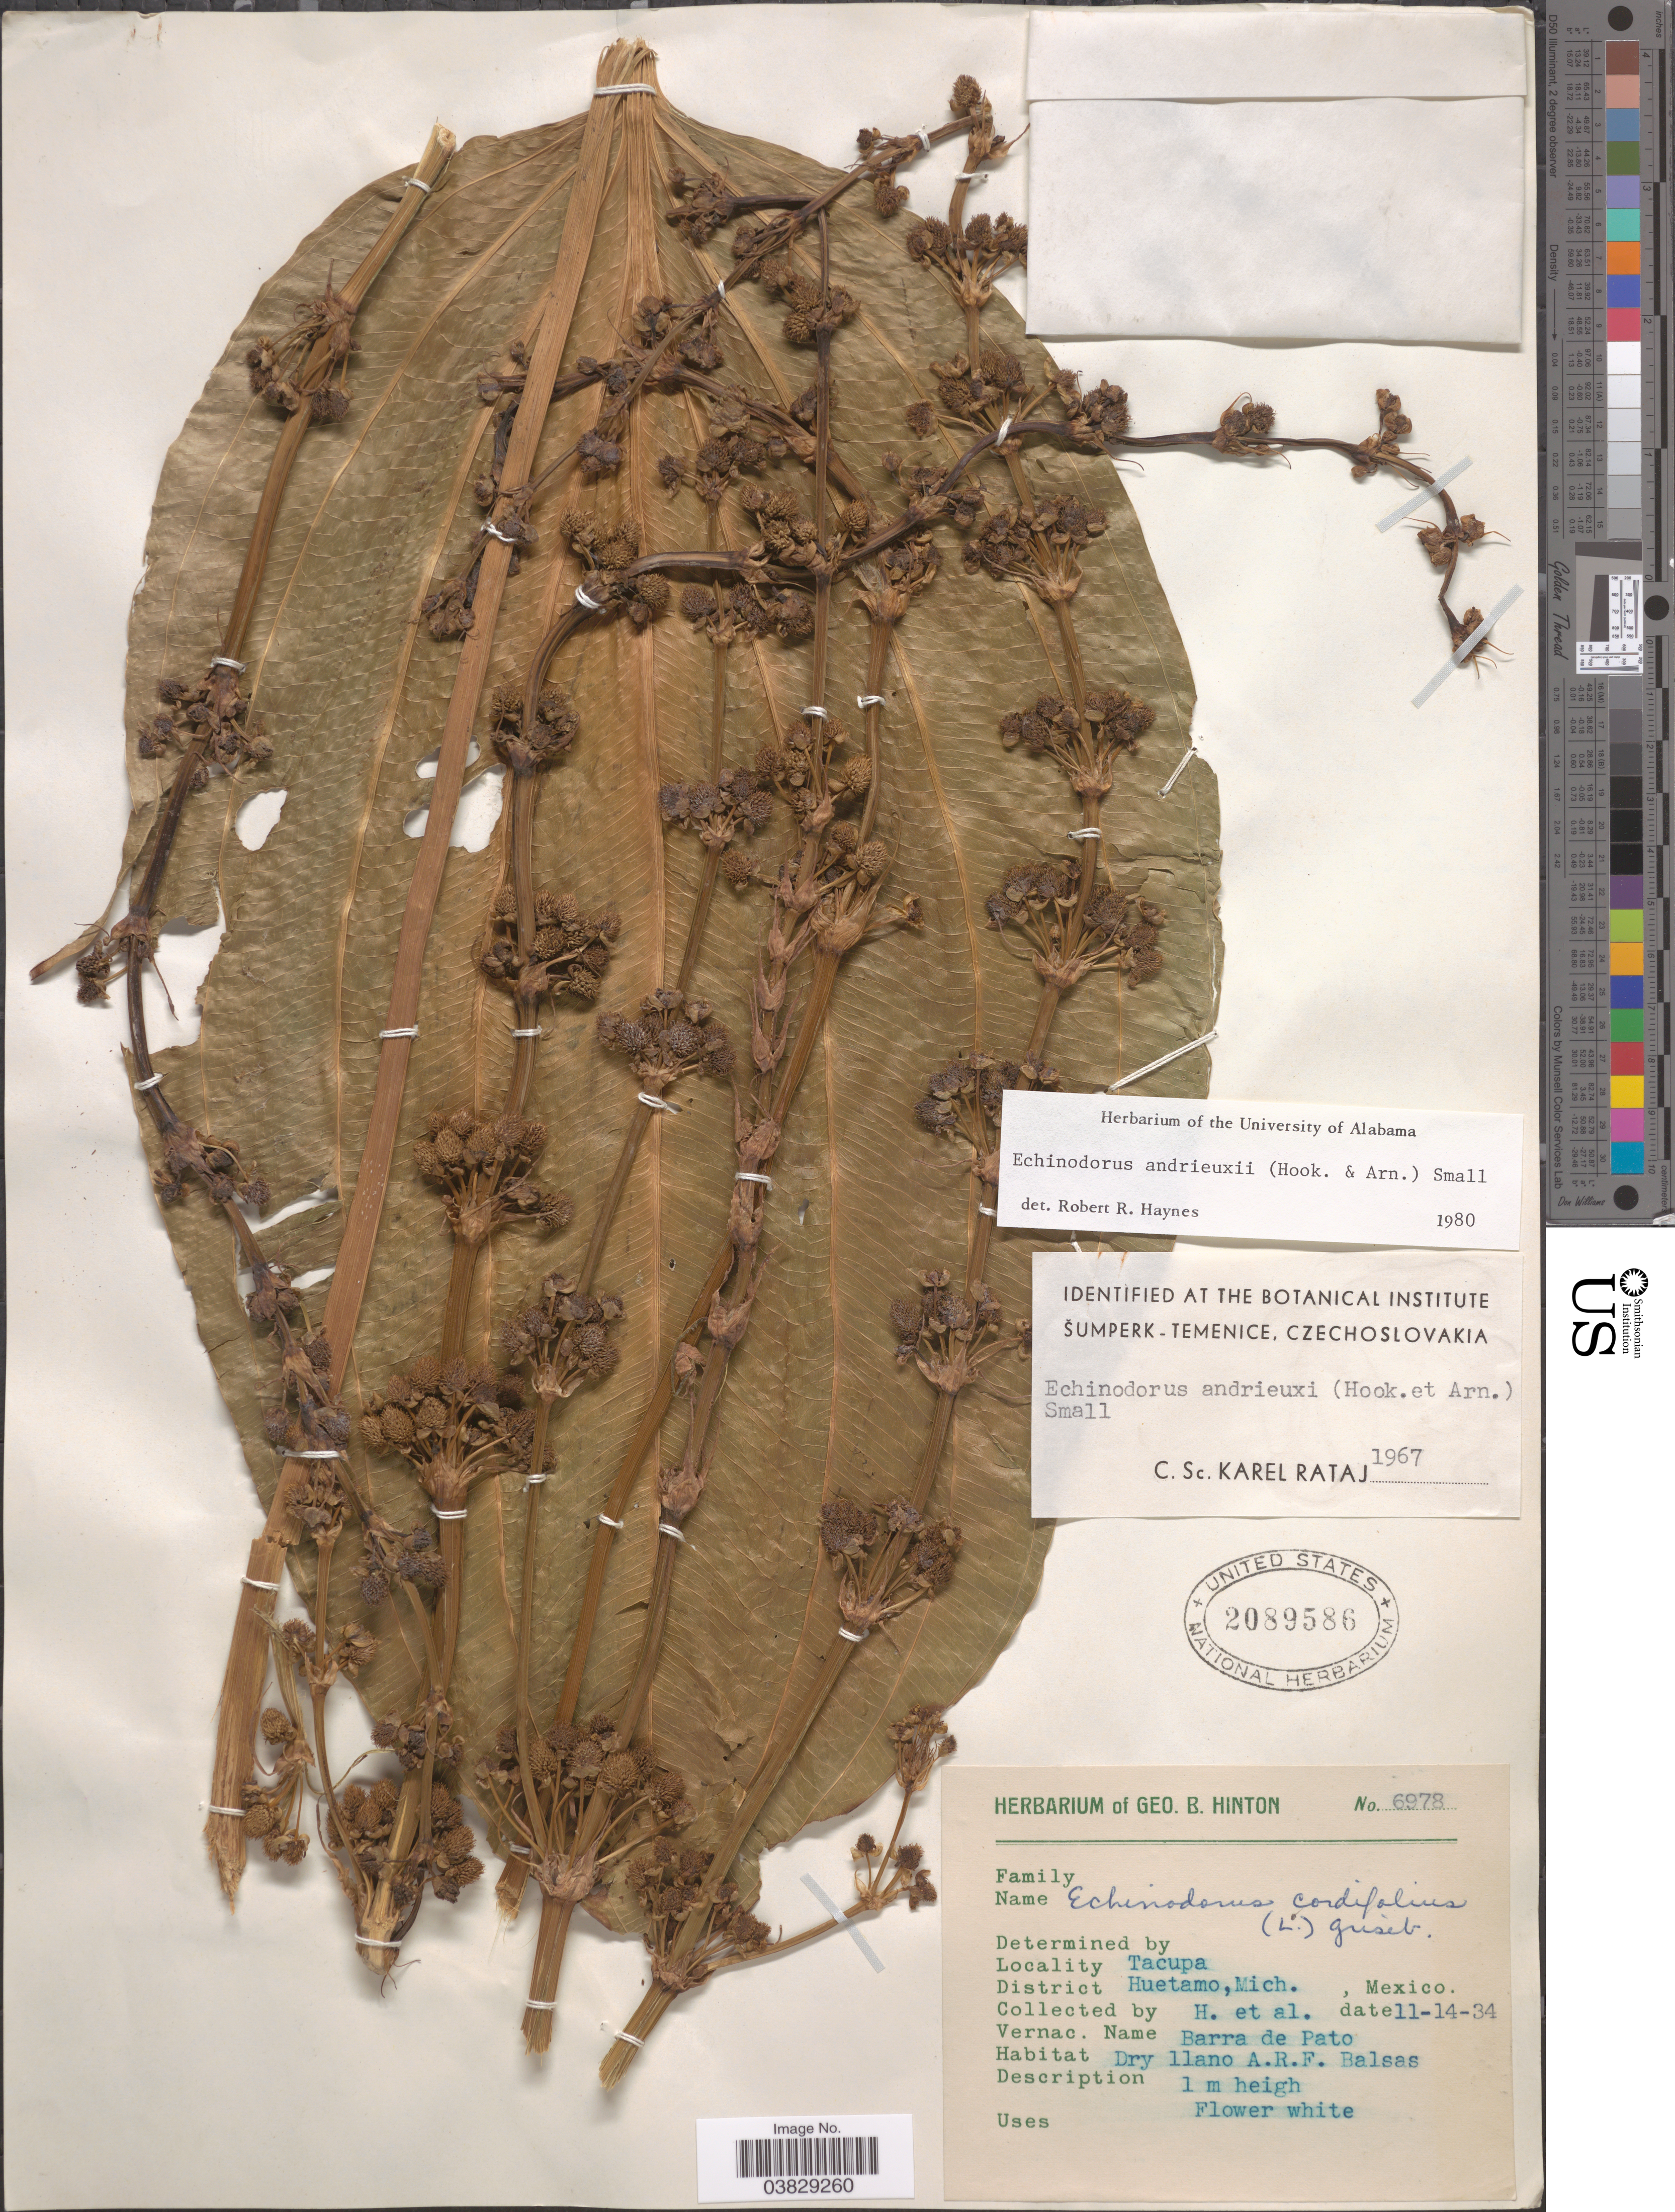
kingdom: Plantae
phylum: Tracheophyta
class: Liliopsida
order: Alismatales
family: Alismataceae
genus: Echinodorus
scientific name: Echinodorus andrieuxii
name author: (Hook. & Arn.) Small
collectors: G. B. Hinton & et al.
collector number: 6978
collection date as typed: Transcribed d/m/y: 14/11/34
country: Mexico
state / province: Michoacán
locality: Tacupa. District of Huetamo.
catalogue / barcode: US 2089586